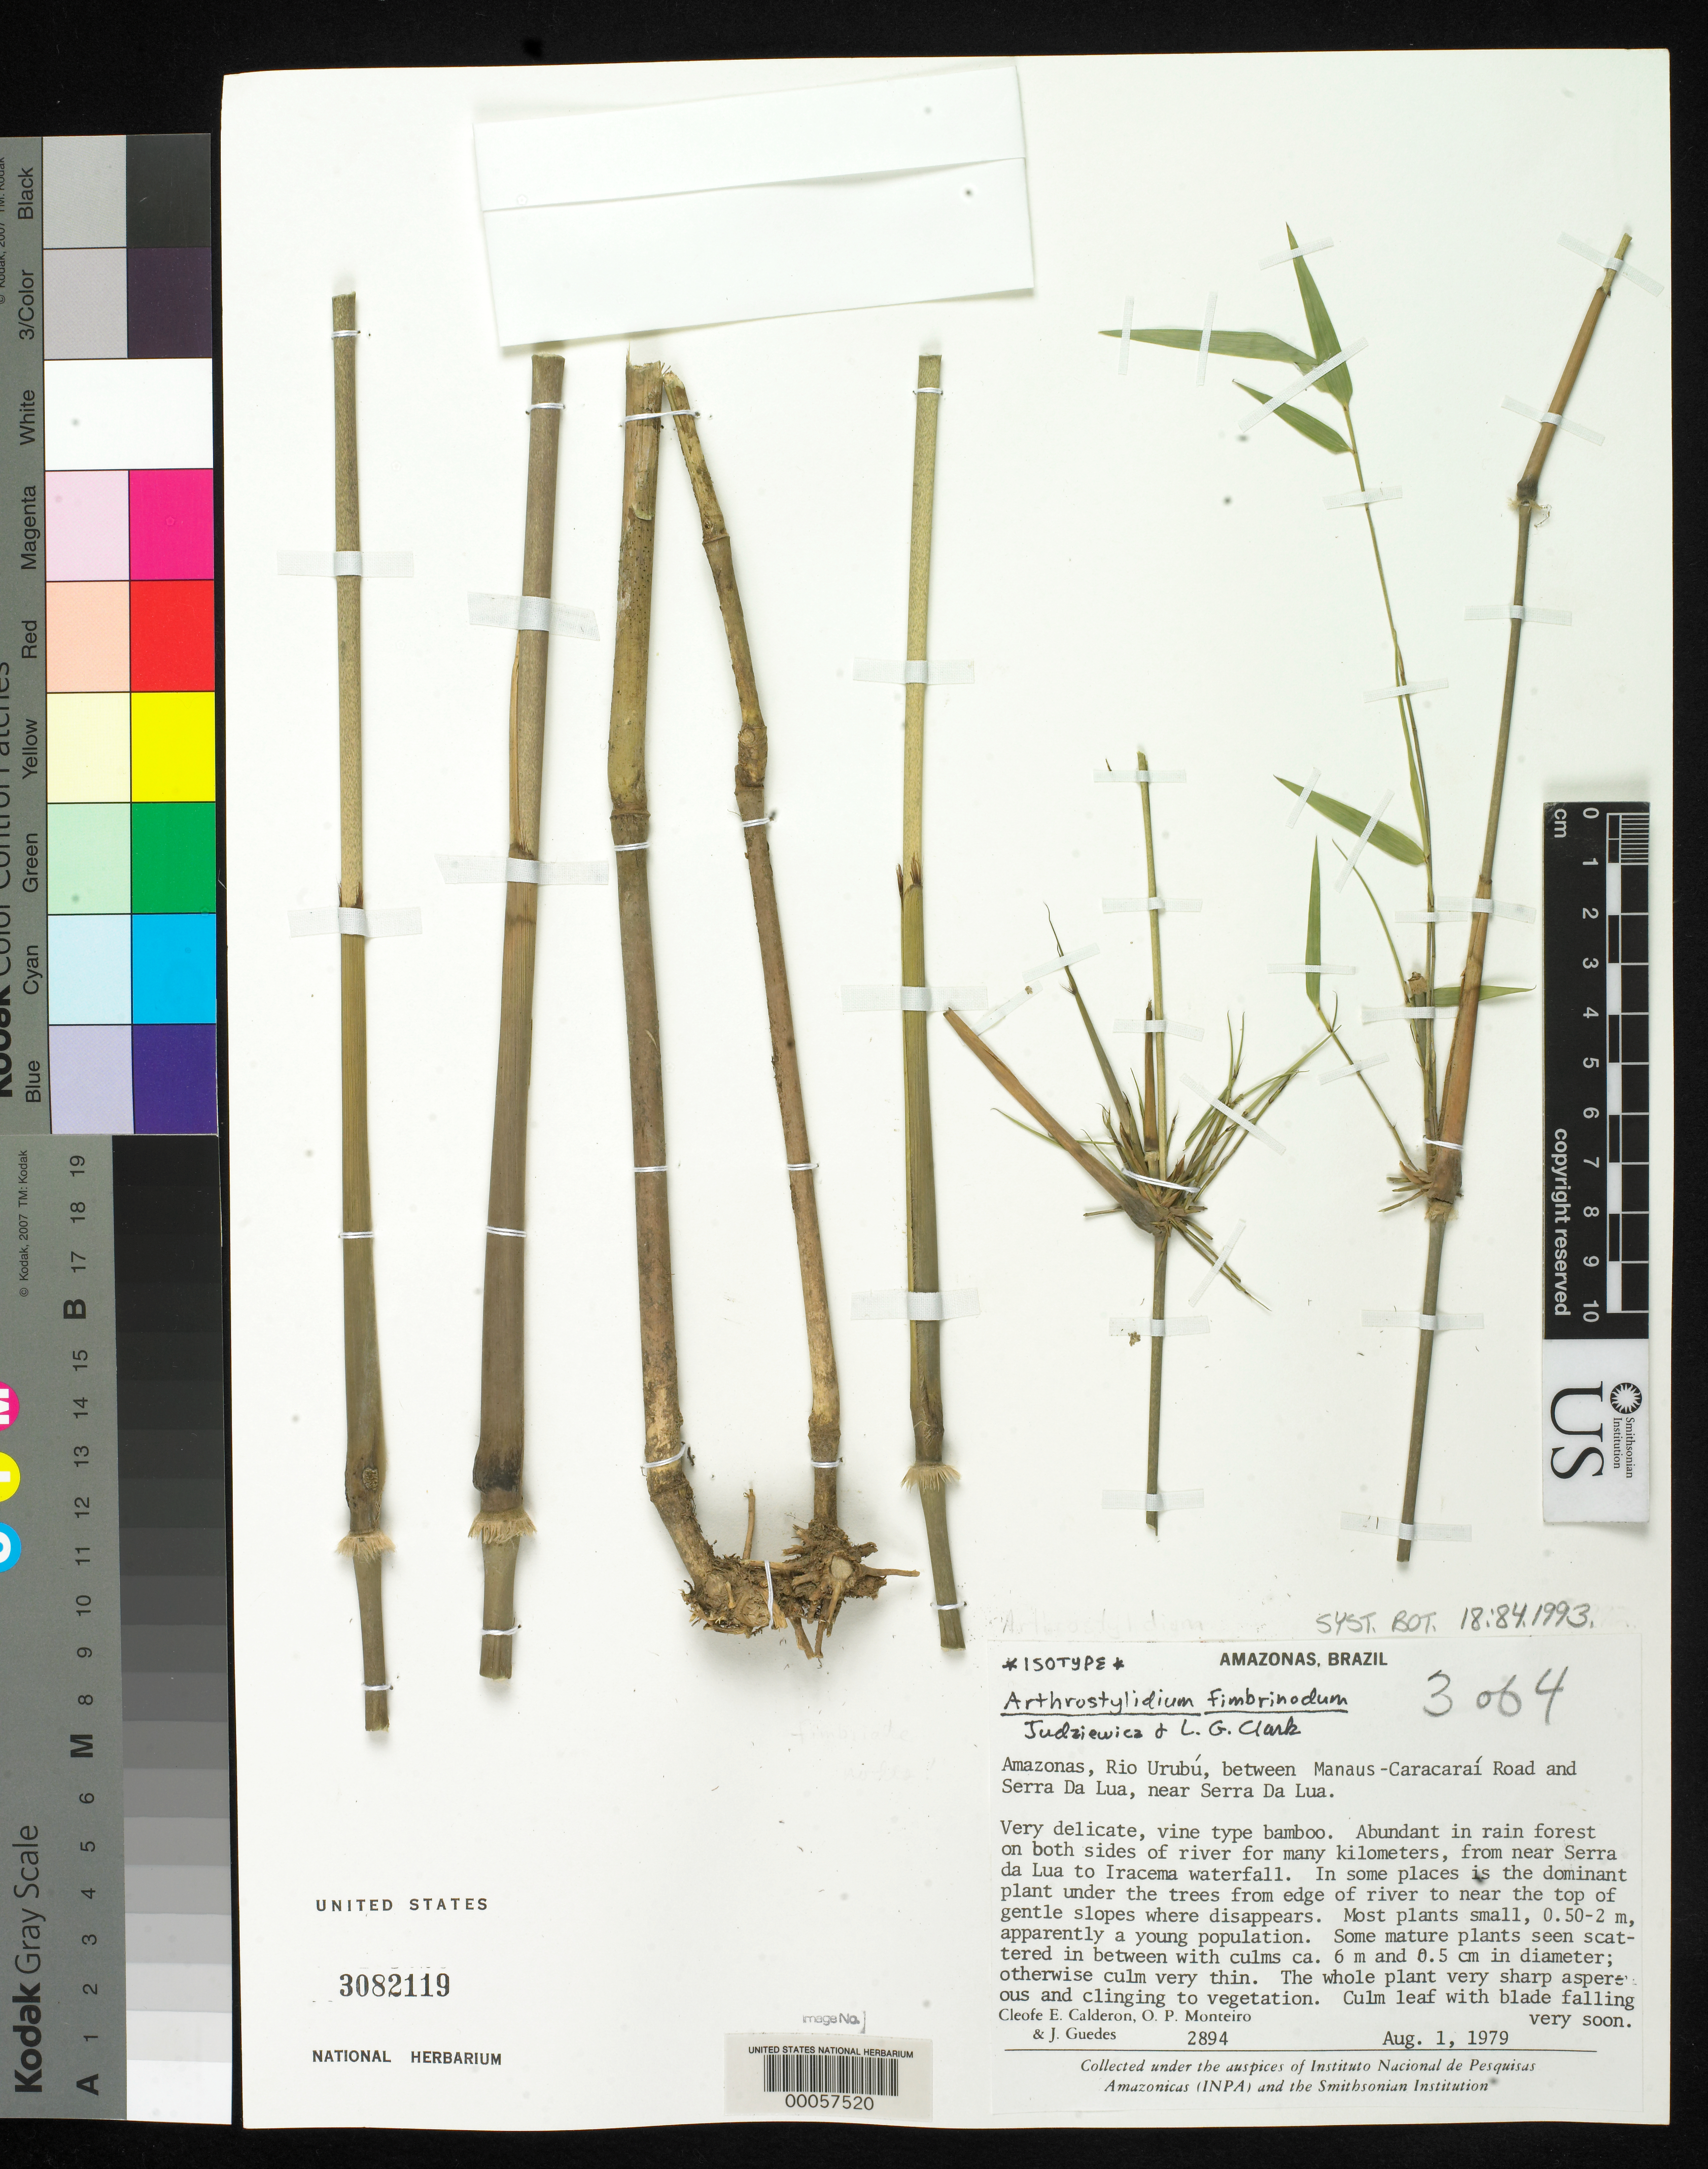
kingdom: Plantae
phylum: Tracheophyta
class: Liliopsida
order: Poales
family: Poaceae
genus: Arthrostylidium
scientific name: Arthrostylidium fimbrinodum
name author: Judz. & L.G. Clark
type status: Isotype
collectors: C. E. Calderón, J. Guedes & O. P. Monteiro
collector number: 2894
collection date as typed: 01 Aug 1979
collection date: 1979-08-01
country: Brazil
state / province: Amazonas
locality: Rio Urubu, between Manaus-Caracarai and Serra da Lua, near Serra da Lua.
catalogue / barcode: US 3082119